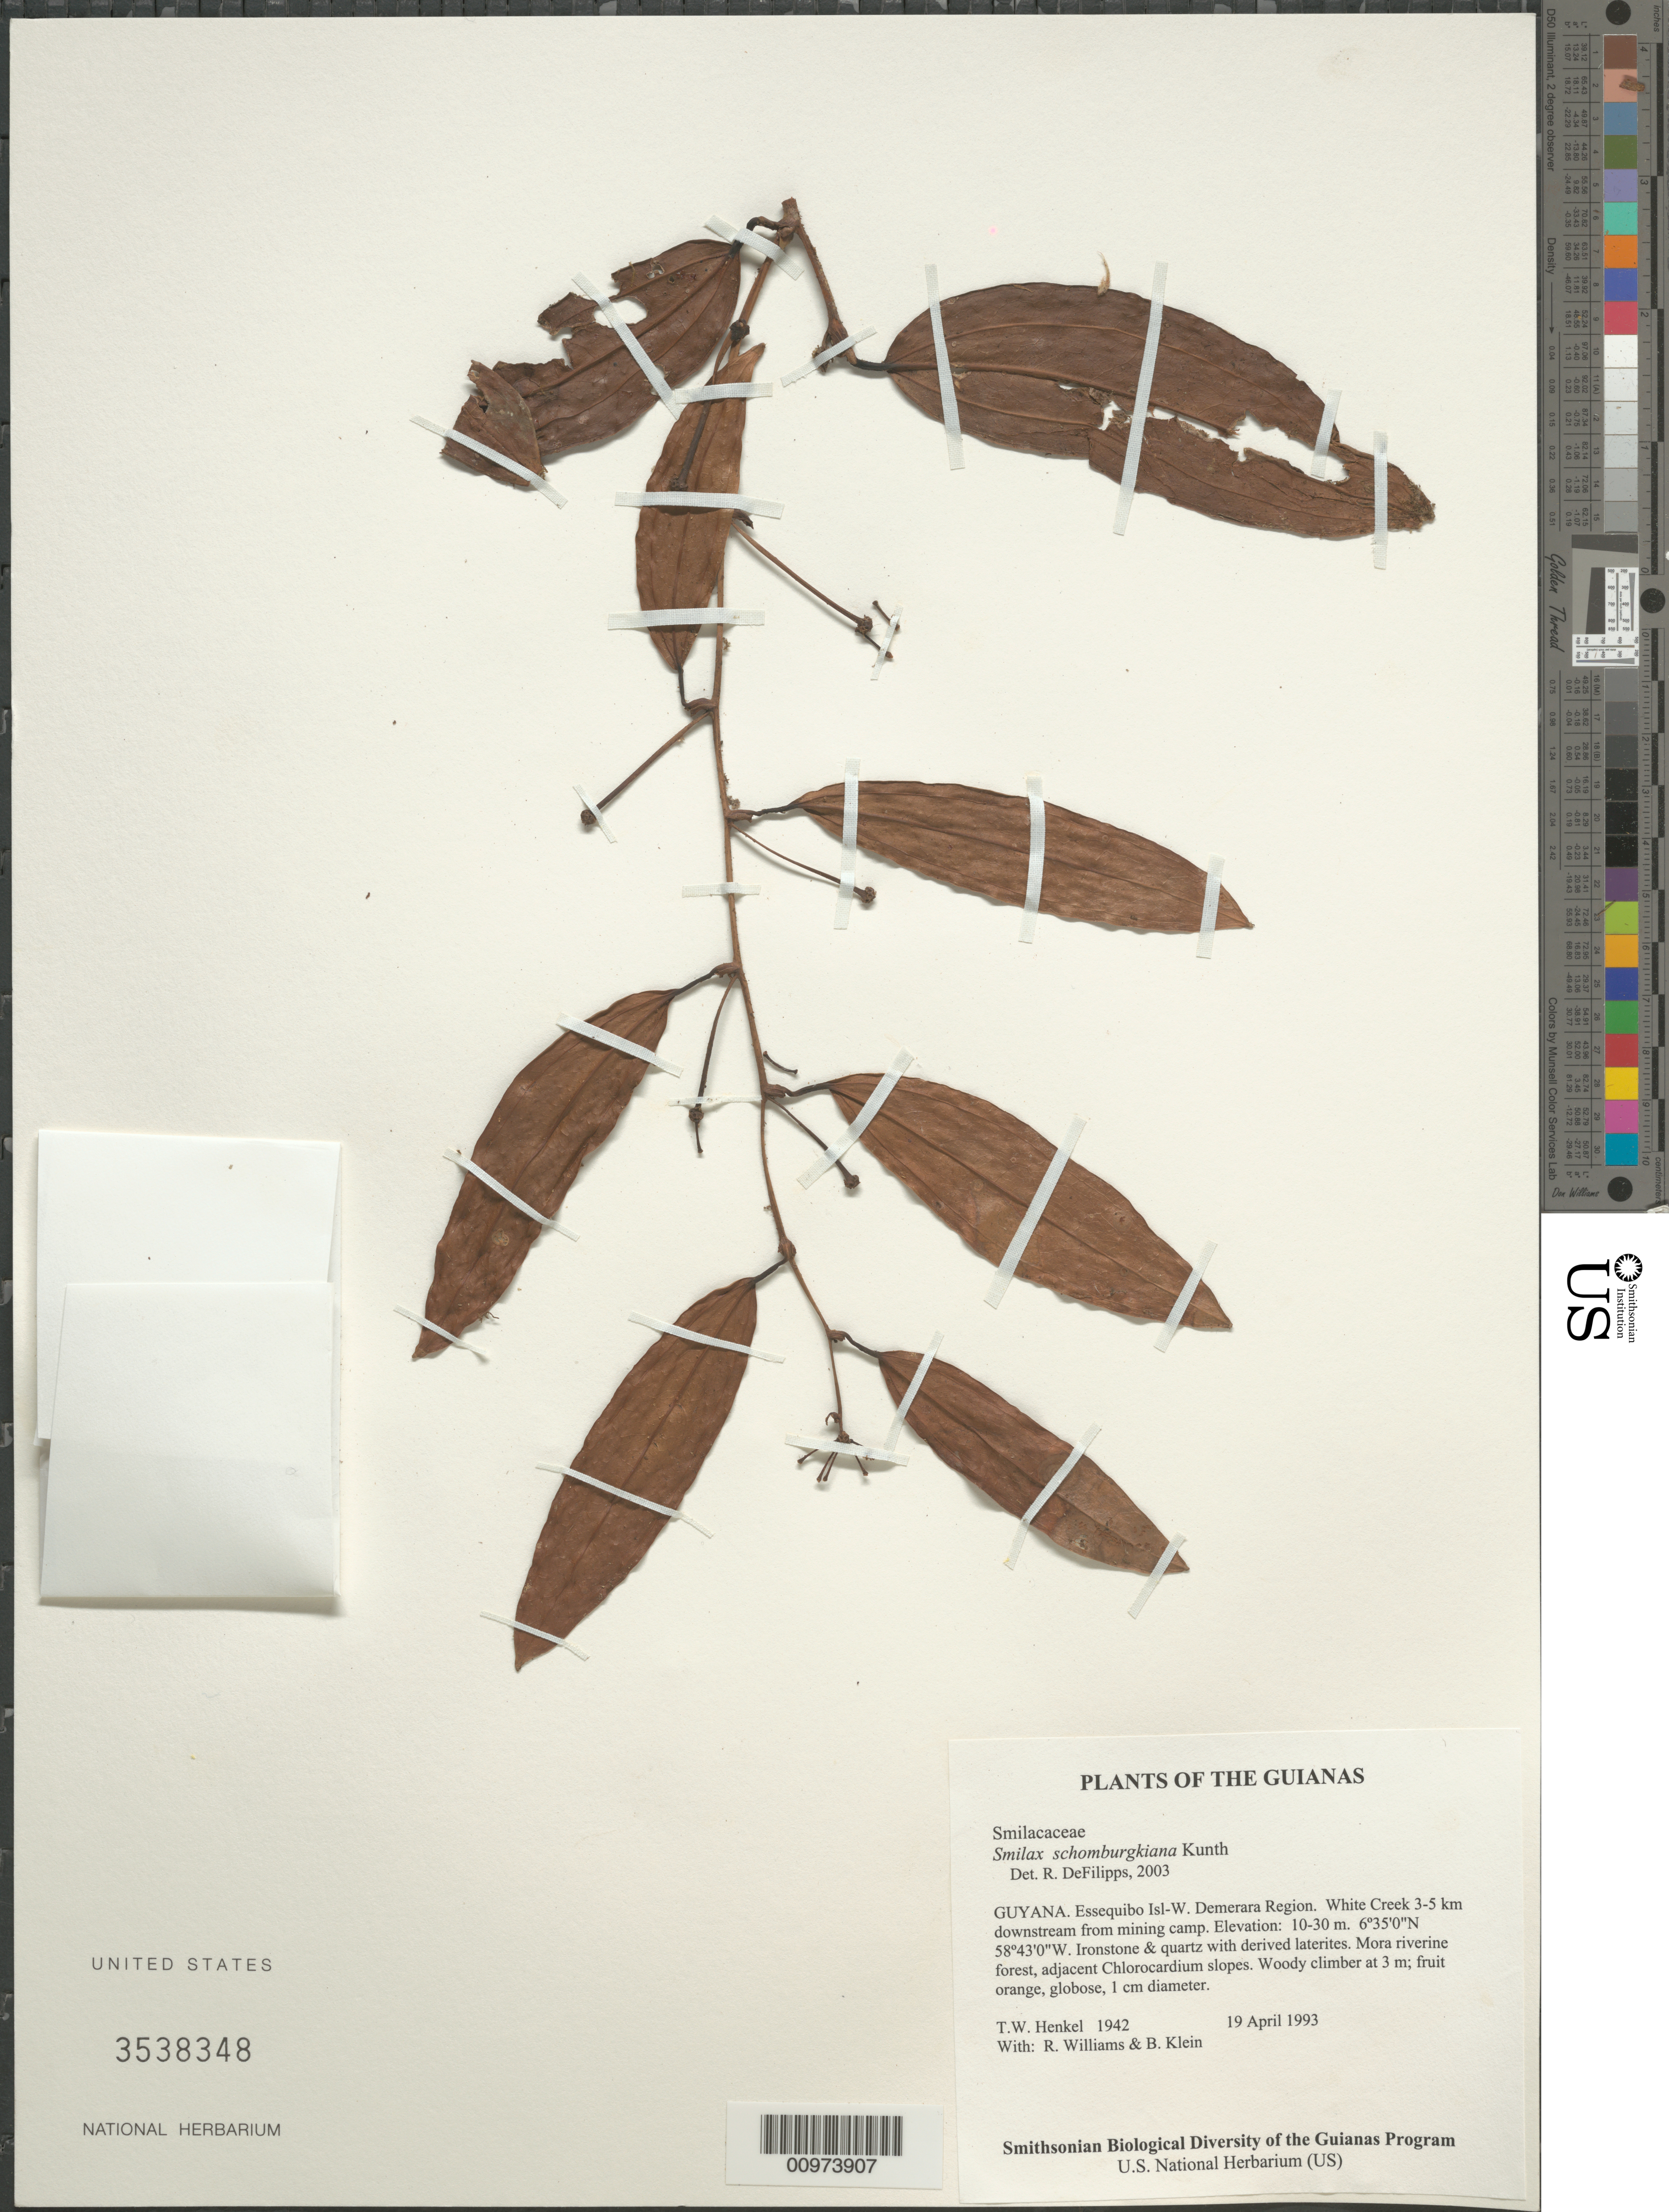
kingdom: Plantae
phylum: Tracheophyta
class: Liliopsida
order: Liliales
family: Smilacaceae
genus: Smilax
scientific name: Smilax schomburgkiana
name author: Kunth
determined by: DeFilipps, R. A.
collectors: T. Henkel, R. Williams & B. Klein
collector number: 1942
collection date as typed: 19 April 1993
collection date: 1993-04-19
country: Guyana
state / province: Essequibo Isl-W. Demerara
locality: White Creek 3-5 km downstream from mining camp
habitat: Ironstone & quartz with derived laterites. Mora riverine forest, adjacent Chlorocardium slopes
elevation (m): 10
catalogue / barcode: US 3538348